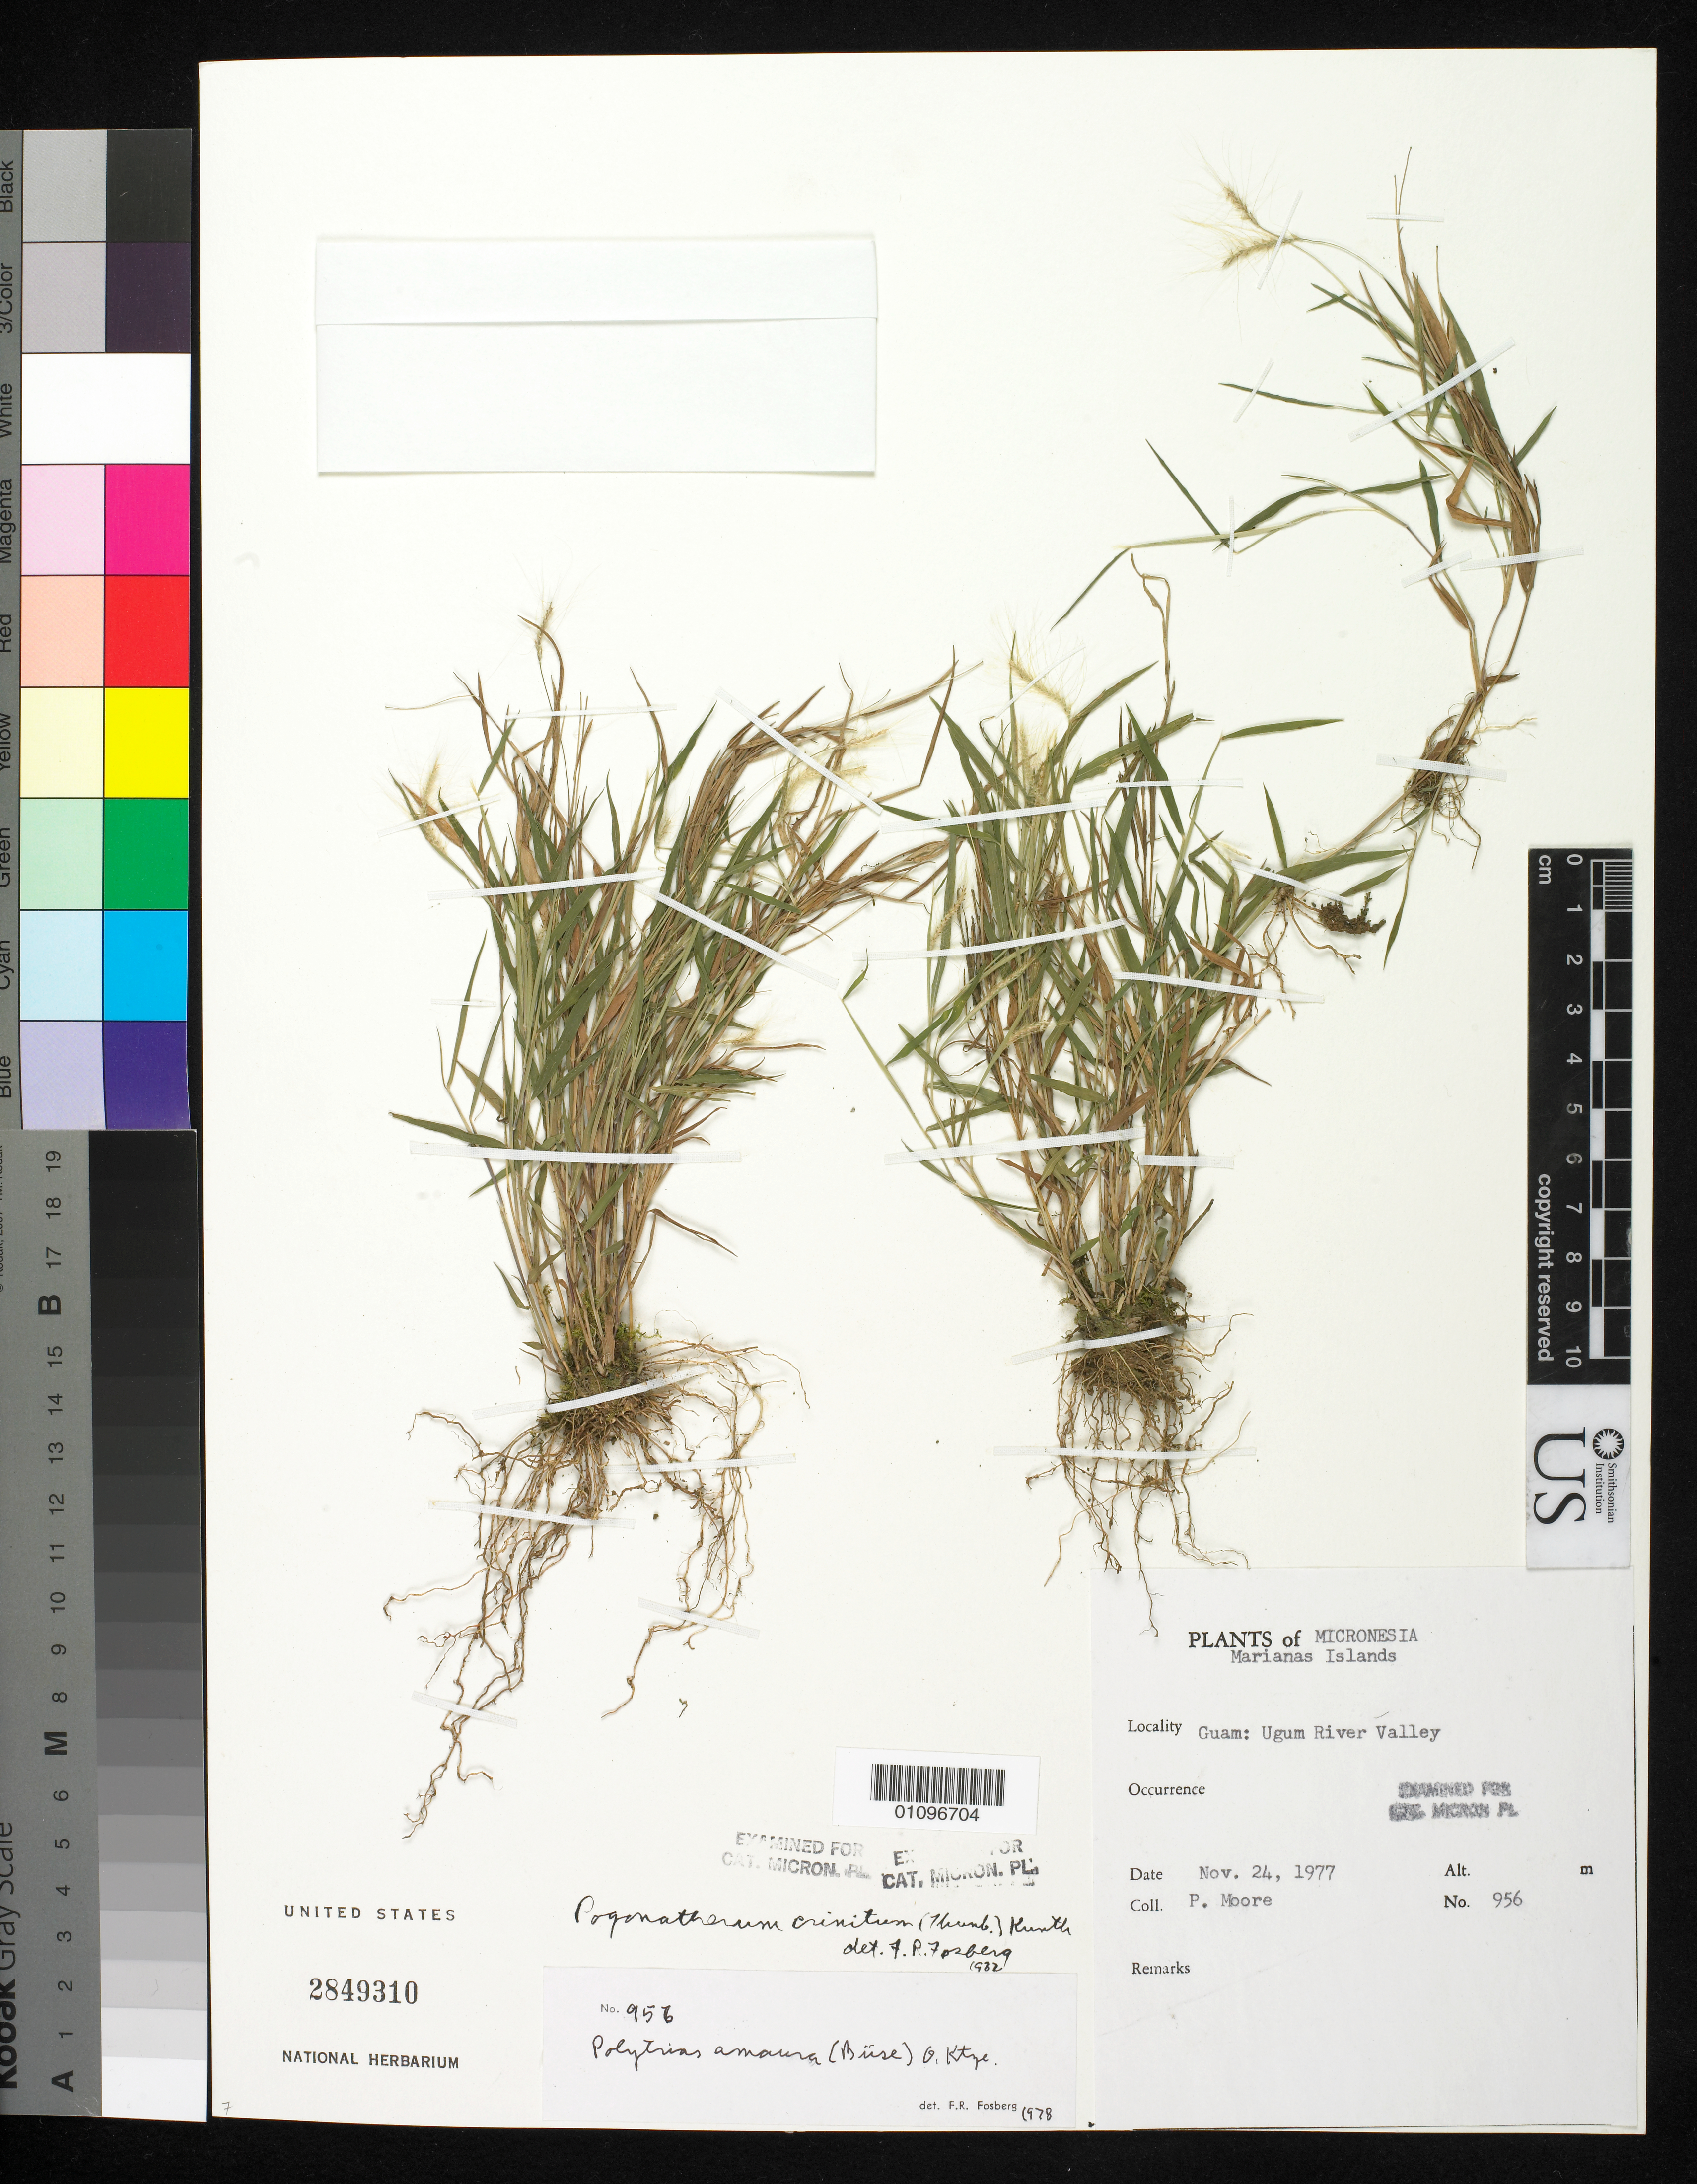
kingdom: Plantae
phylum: Tracheophyta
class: Liliopsida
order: Poales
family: Poaceae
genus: Pogonatherum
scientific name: Pogonatherum crinitum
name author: (Thunb.) Kunth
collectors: P. Moore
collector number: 956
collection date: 1977-11-24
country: Guam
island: Guam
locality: Ugum River Valley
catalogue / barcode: US 2849310